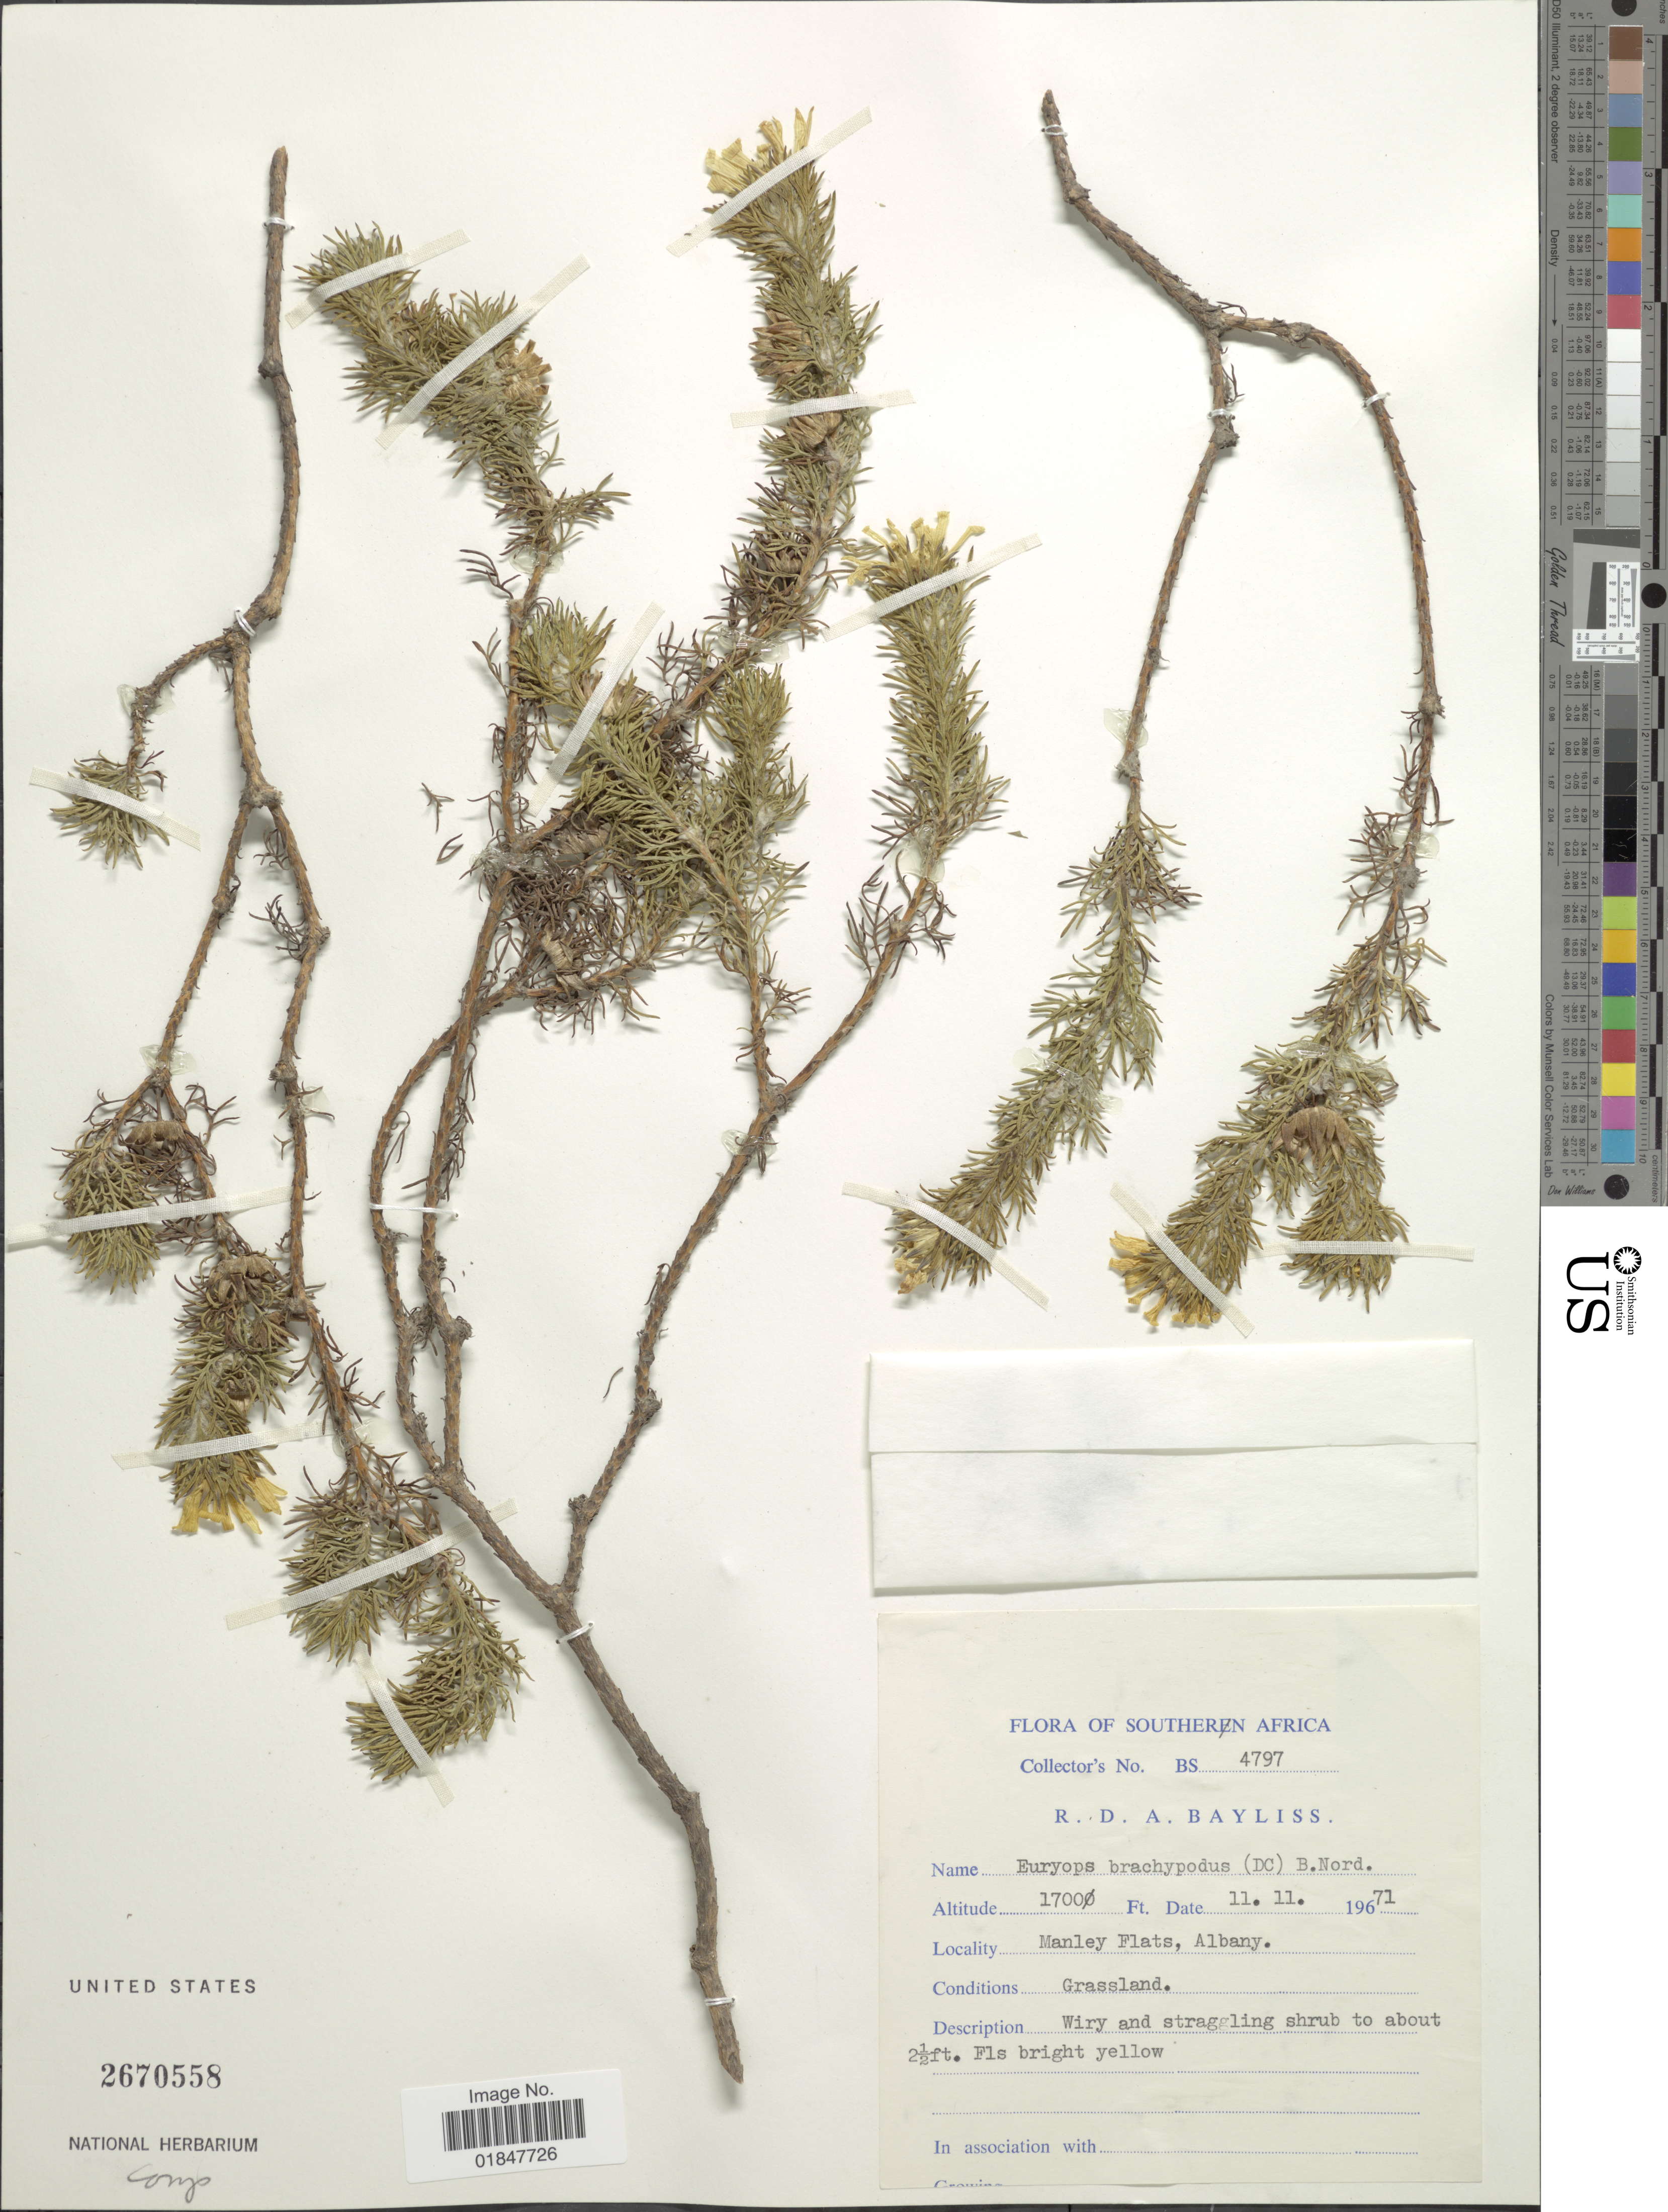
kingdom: Plantae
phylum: Tracheophyta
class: Magnoliopsida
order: Asterales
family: Asteraceae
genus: Euryops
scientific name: Euryops brachypodus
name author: (DC.) B. Nord.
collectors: R. Bayliss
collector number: BS4797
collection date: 1971-11-11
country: South Africa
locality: Manley Flats, Albany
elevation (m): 518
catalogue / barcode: US 2670558